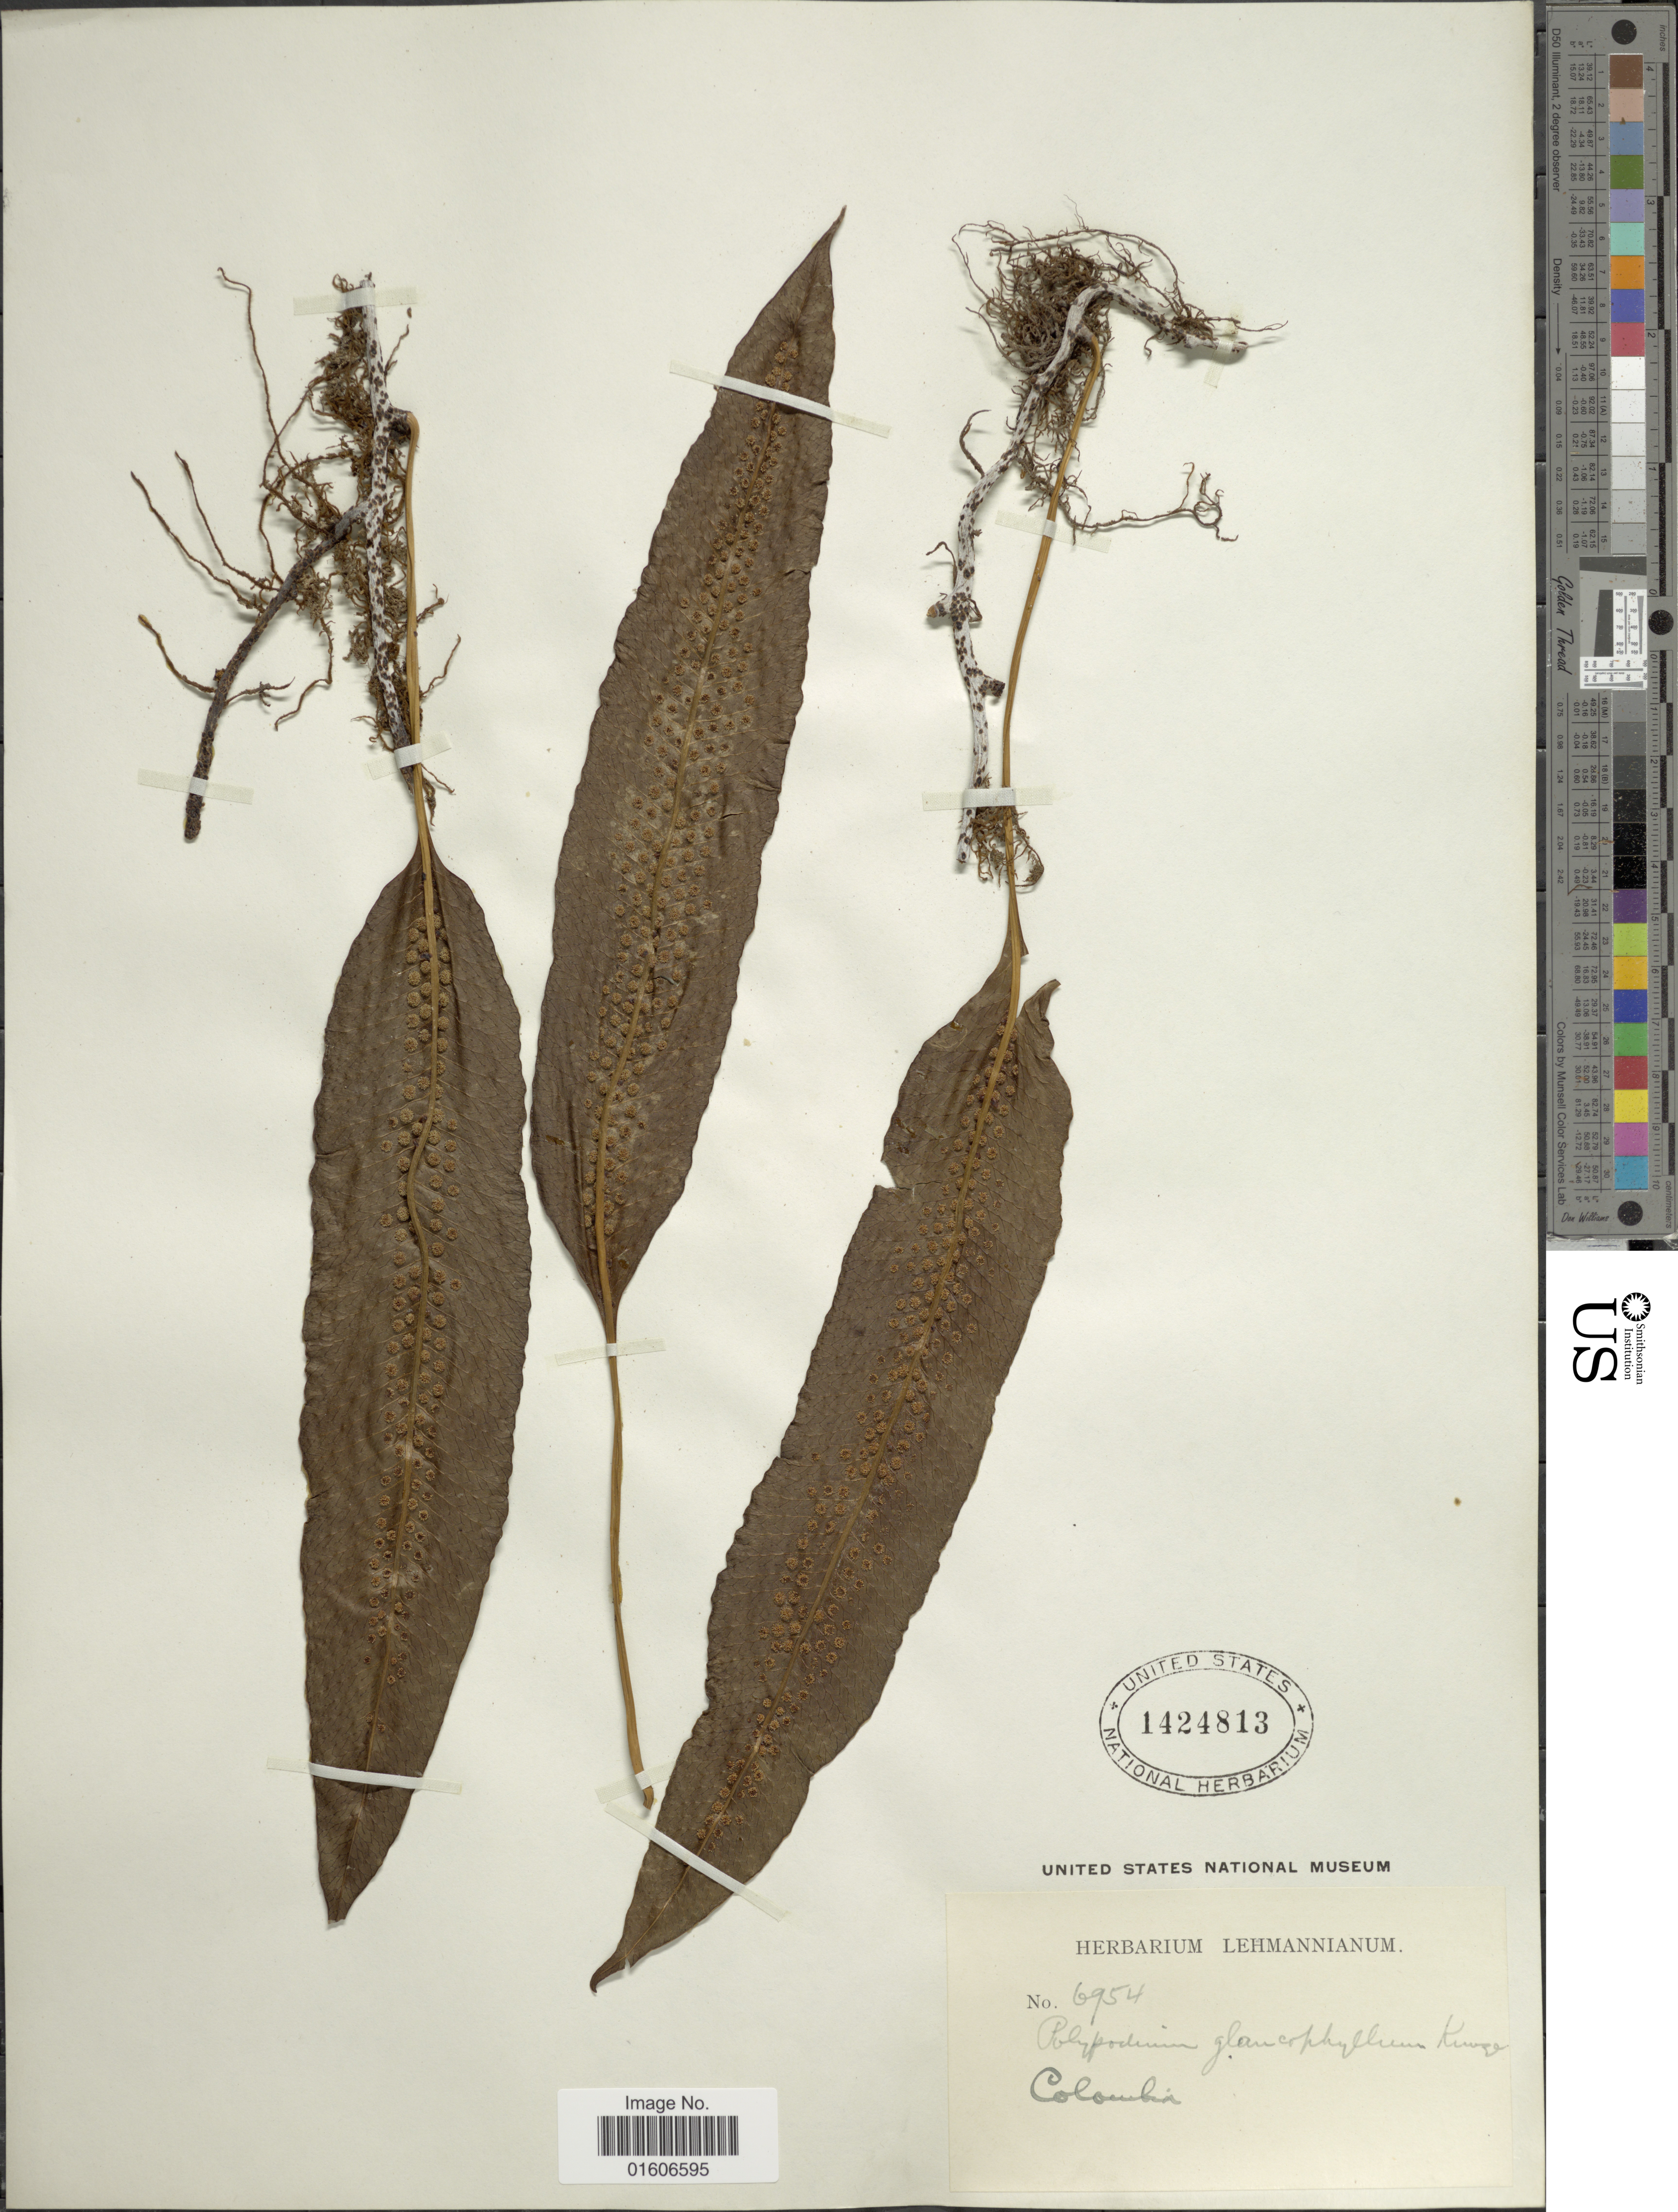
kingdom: Plantae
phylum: Tracheophyta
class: Polypodiopsida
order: Polypodiales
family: Polypodiaceae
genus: Serpocaulon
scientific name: Serpocaulon levigatum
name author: (Cav.) A.R. Sm.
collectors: ex herb. Lehmannianum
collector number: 6954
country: Colombia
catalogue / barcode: US 1424813